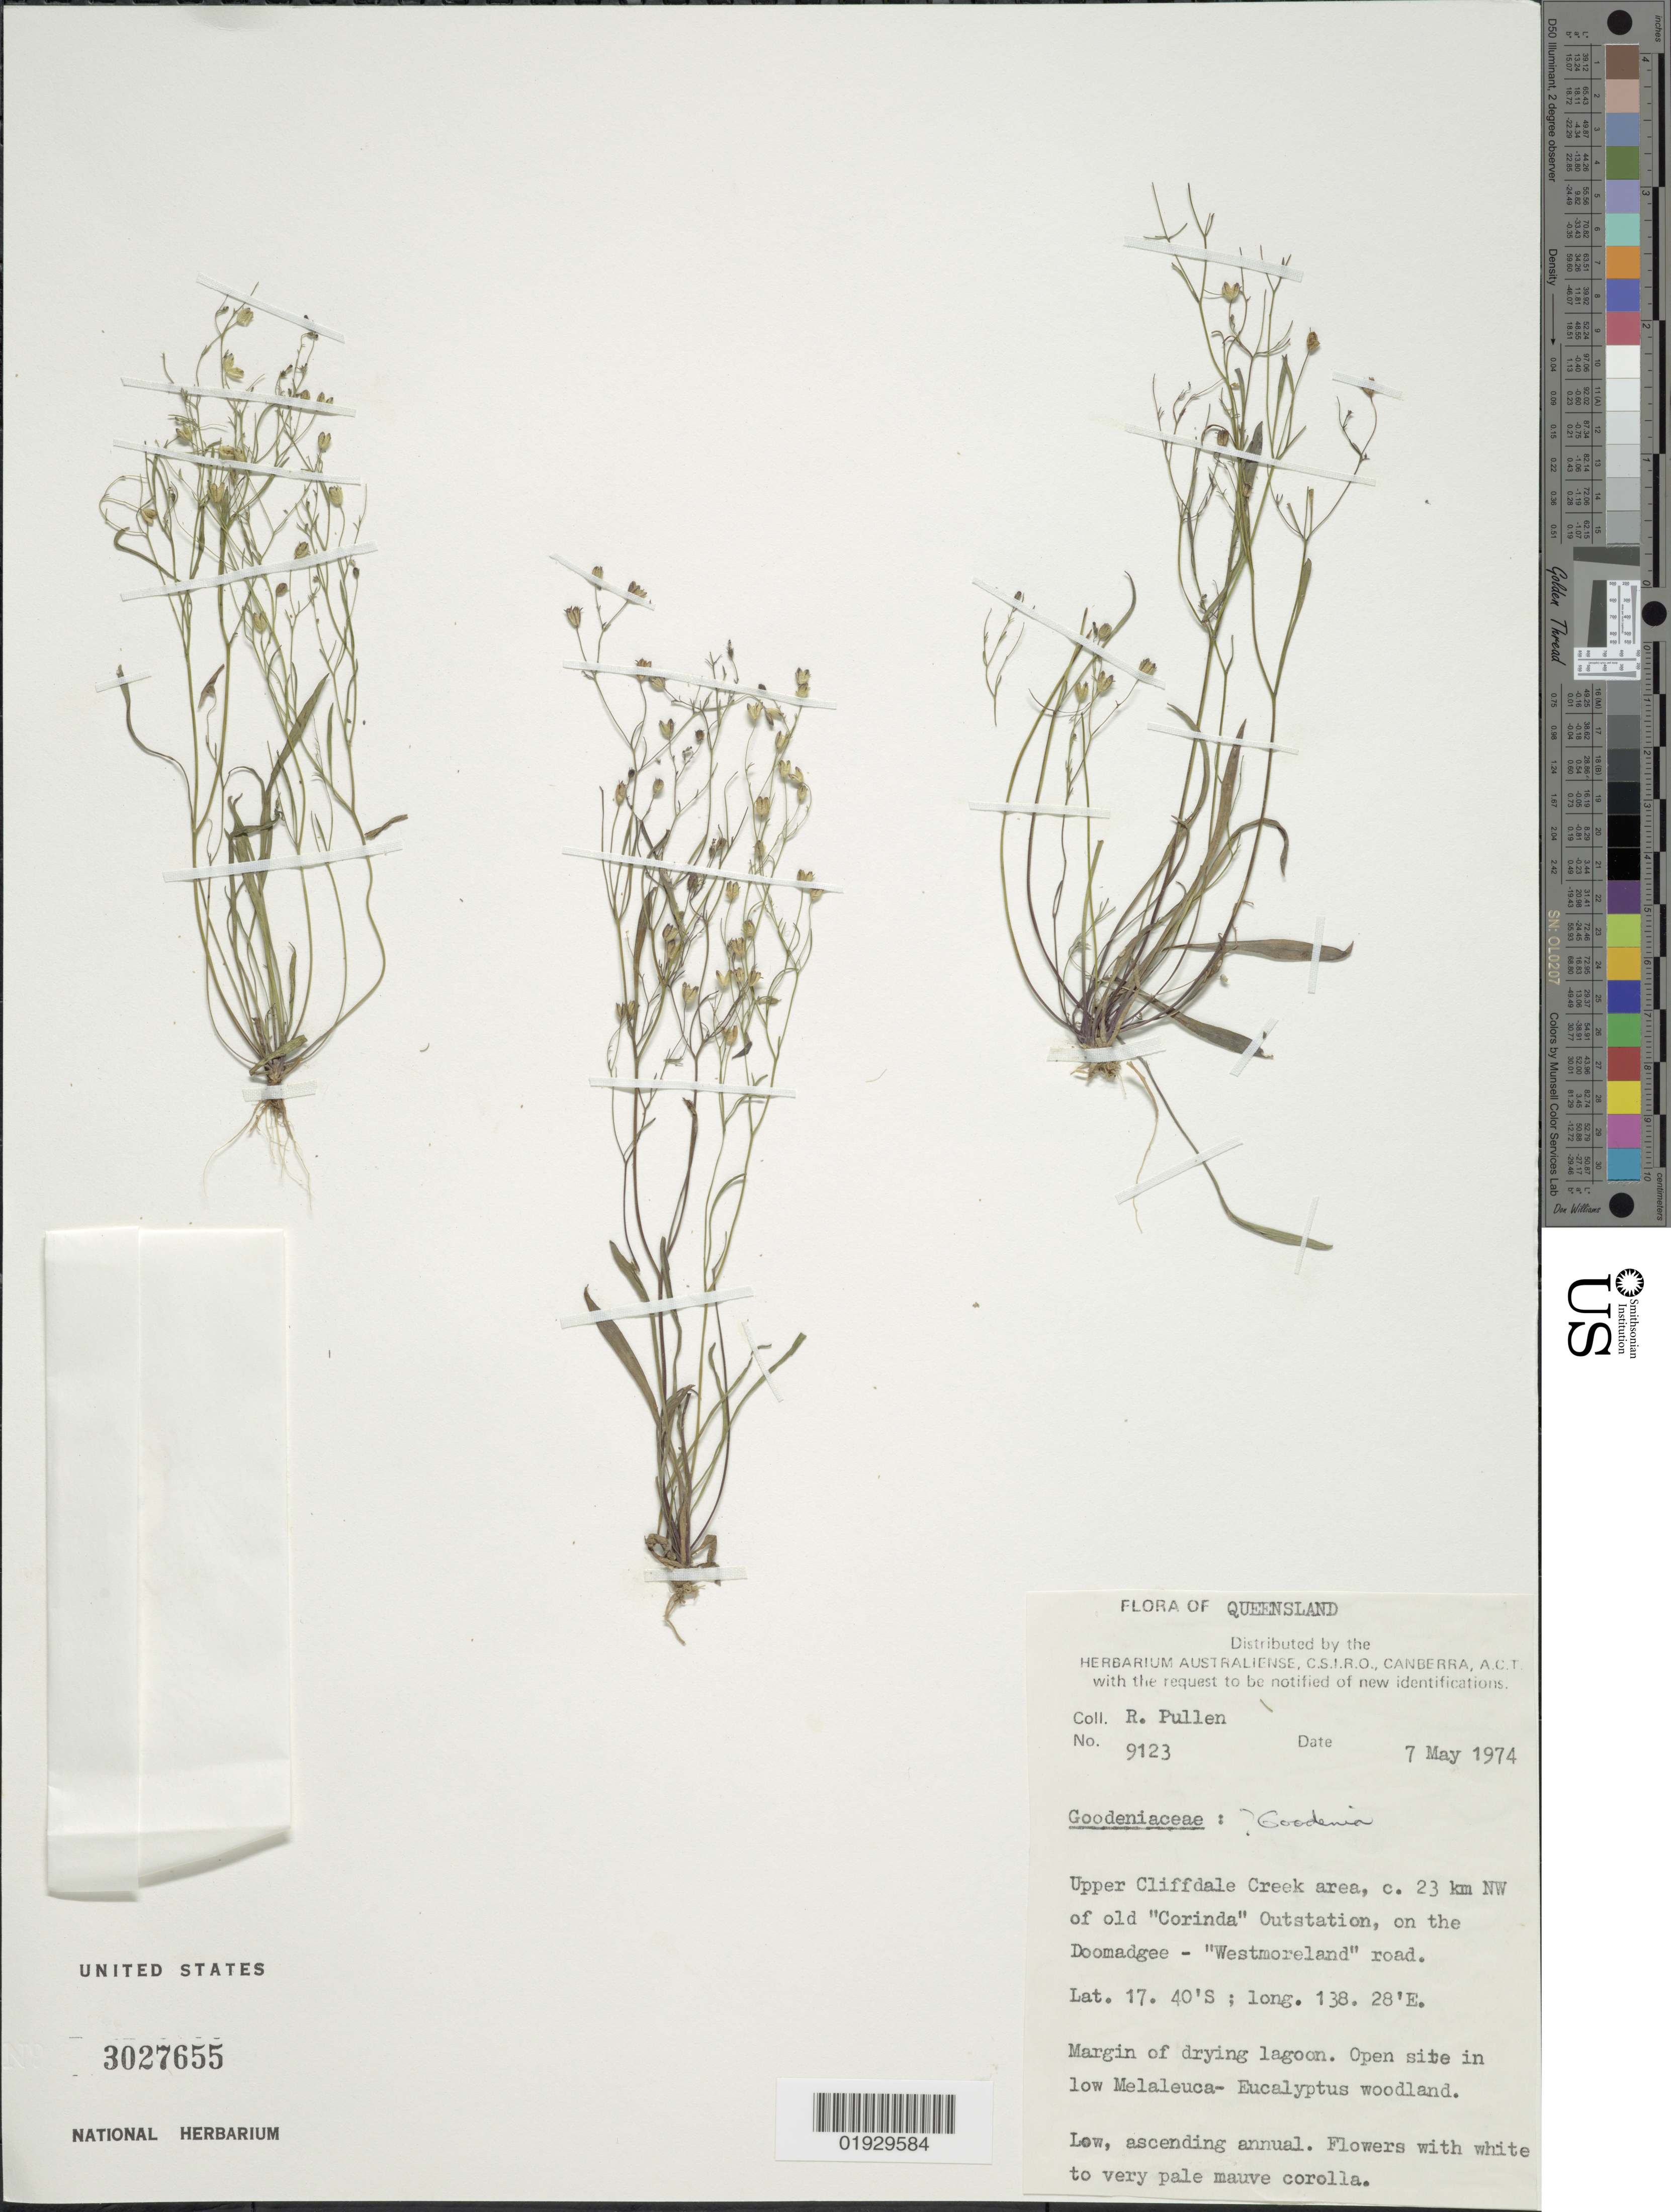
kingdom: Plantae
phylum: Tracheophyta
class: Magnoliopsida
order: Asterales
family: Goodeniaceae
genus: Goodenia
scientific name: Goodenia sp.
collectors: R. Pullen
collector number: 9123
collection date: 1974-05-07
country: Australia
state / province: Queensland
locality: Upper Cliffdale Creek area, c. 23 km NW of old "Corinda" Outstation, on the Doomadgee - "Westmoreland" road.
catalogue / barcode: US 3027655